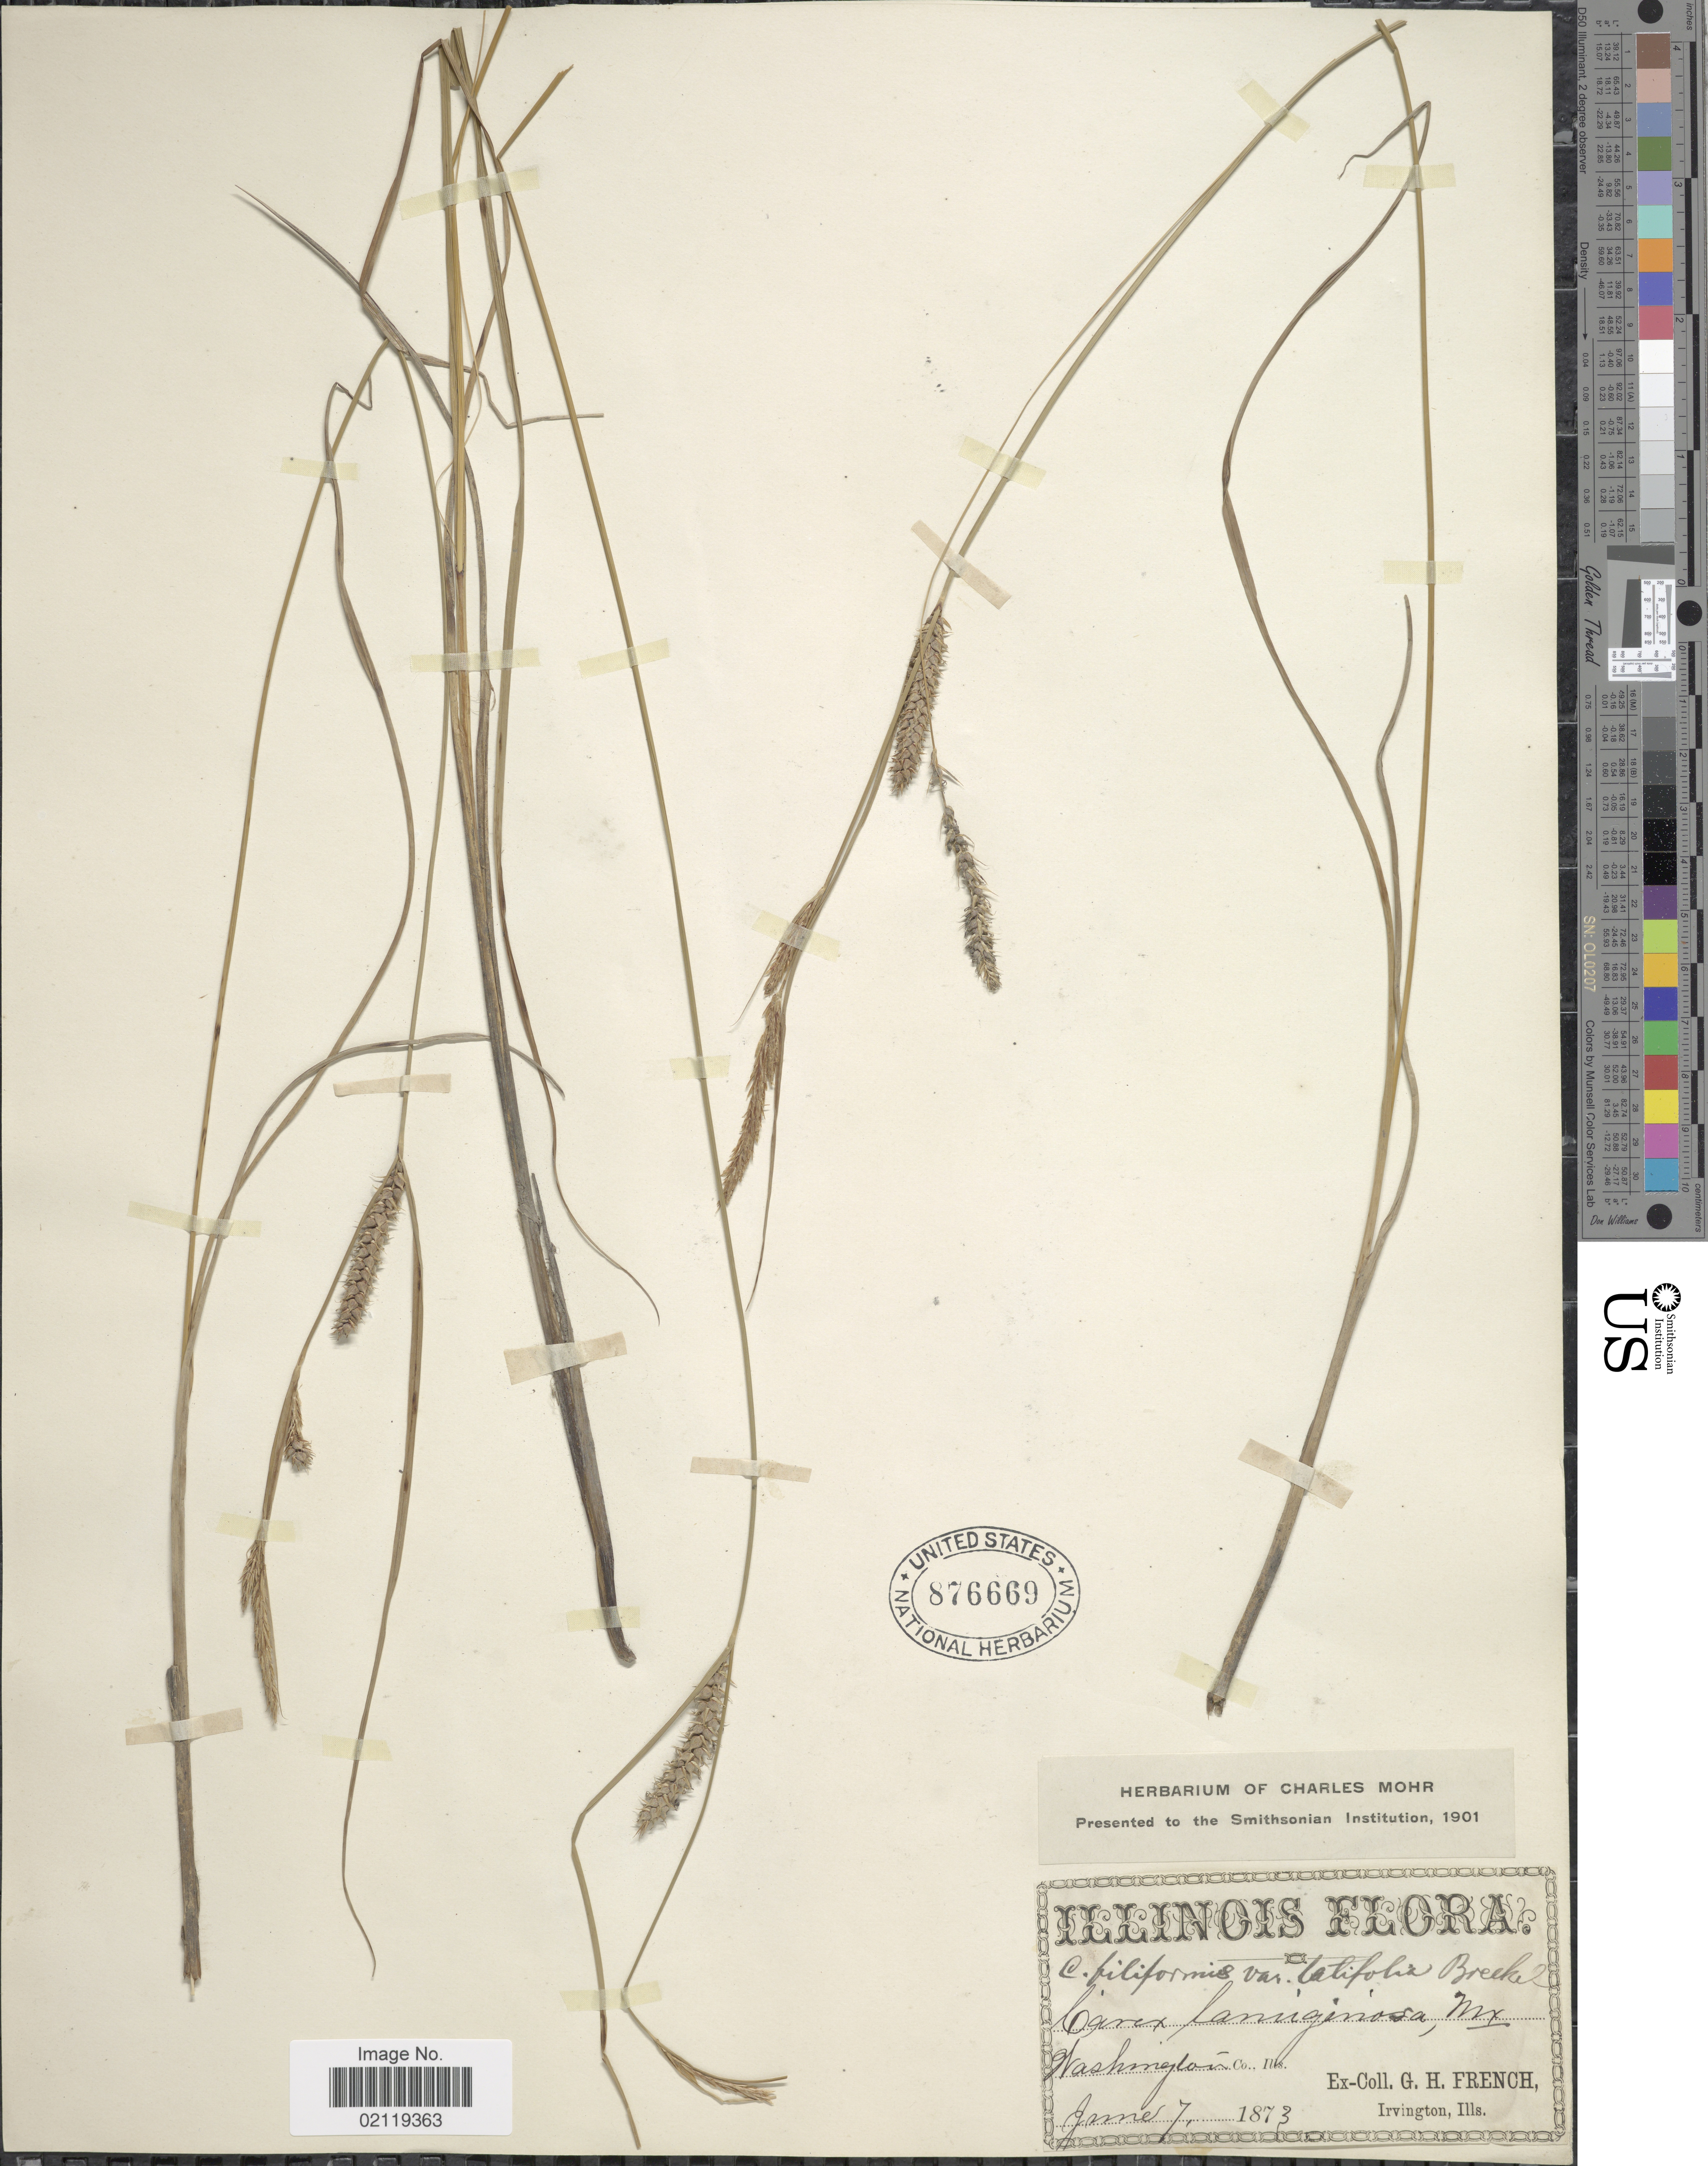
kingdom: Plantae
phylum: Tracheophyta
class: Liliopsida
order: Poales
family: Cyperaceae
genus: Carex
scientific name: Carex pellita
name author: Muhl. ex Willd.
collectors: G. H. French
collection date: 1873-06-07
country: United States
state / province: Illinois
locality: Washington Co., Ills.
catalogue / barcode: US 876669